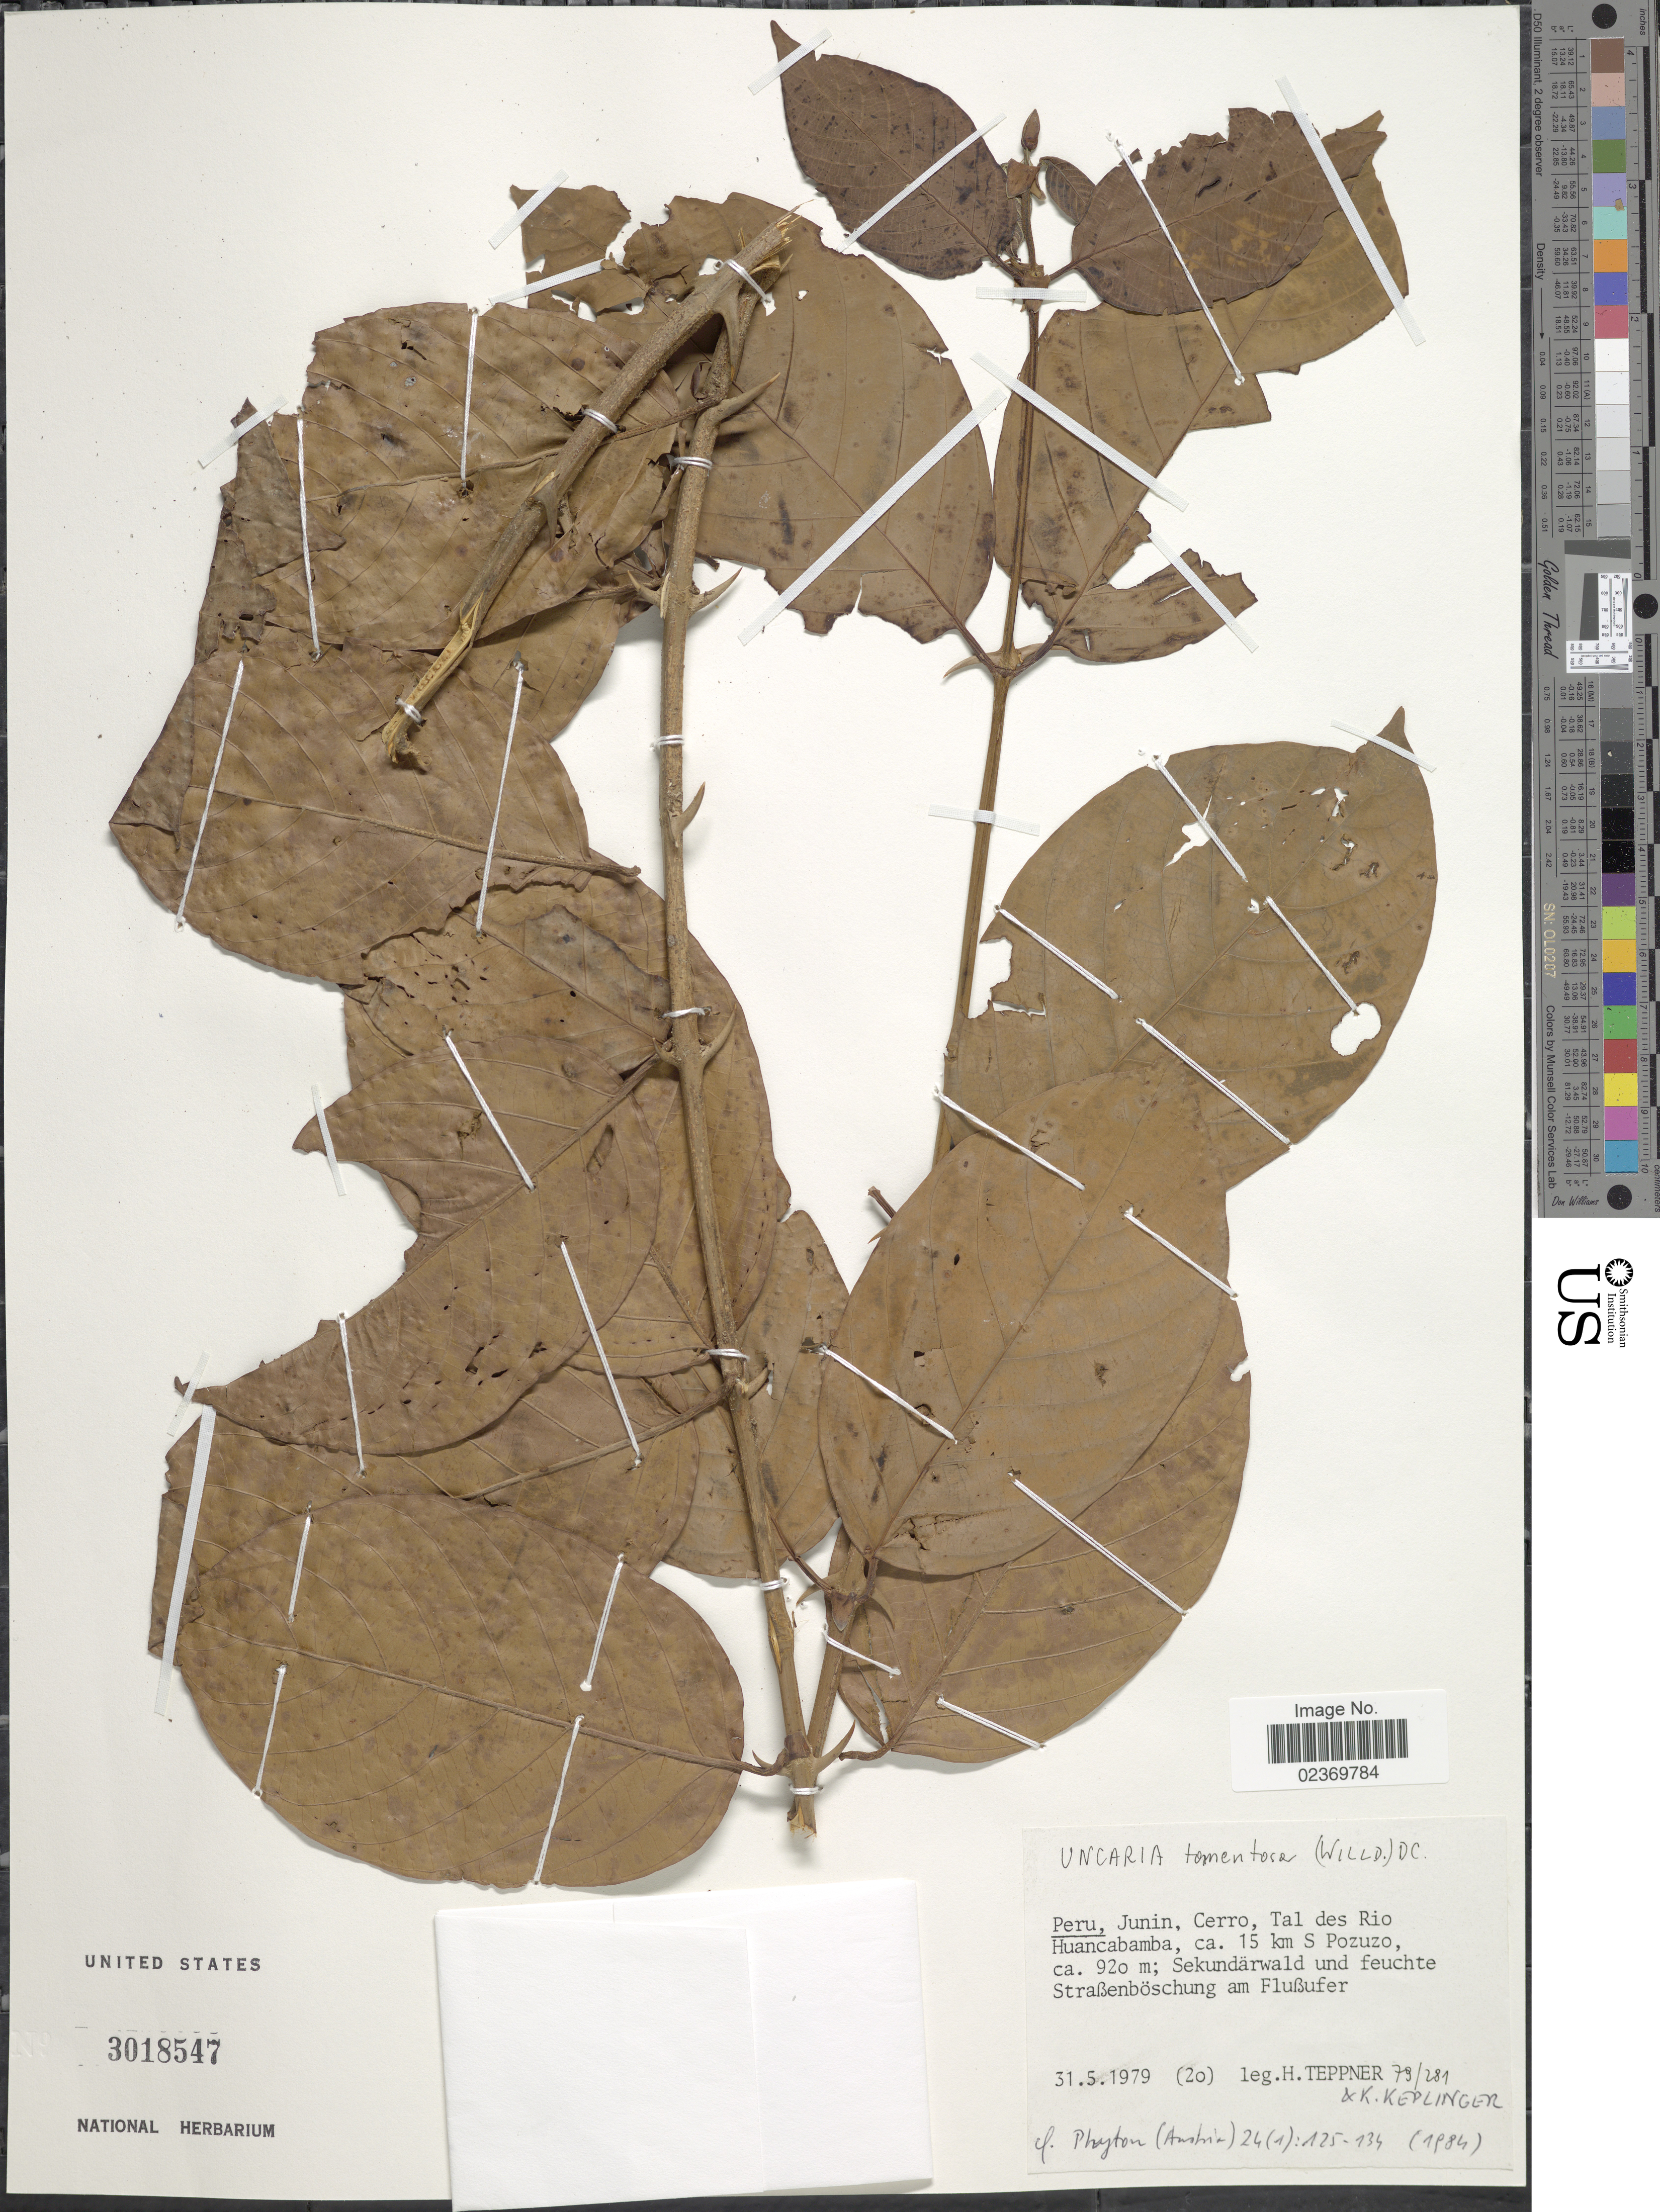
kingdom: Plantae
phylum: Tracheophyta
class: Magnoliopsida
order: Gentianales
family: Rubiaceae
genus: Uncaria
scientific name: Uncaria tomentosa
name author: (Willd. ex Roem. & Schult.) DC.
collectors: H. Teppner & K. Keplinger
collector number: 20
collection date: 1979-05-31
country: Peru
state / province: Junín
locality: Cerro, Tal des Rio Huancabamba, ca. 15 km S Pozuzo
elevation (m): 920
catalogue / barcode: US 3018547